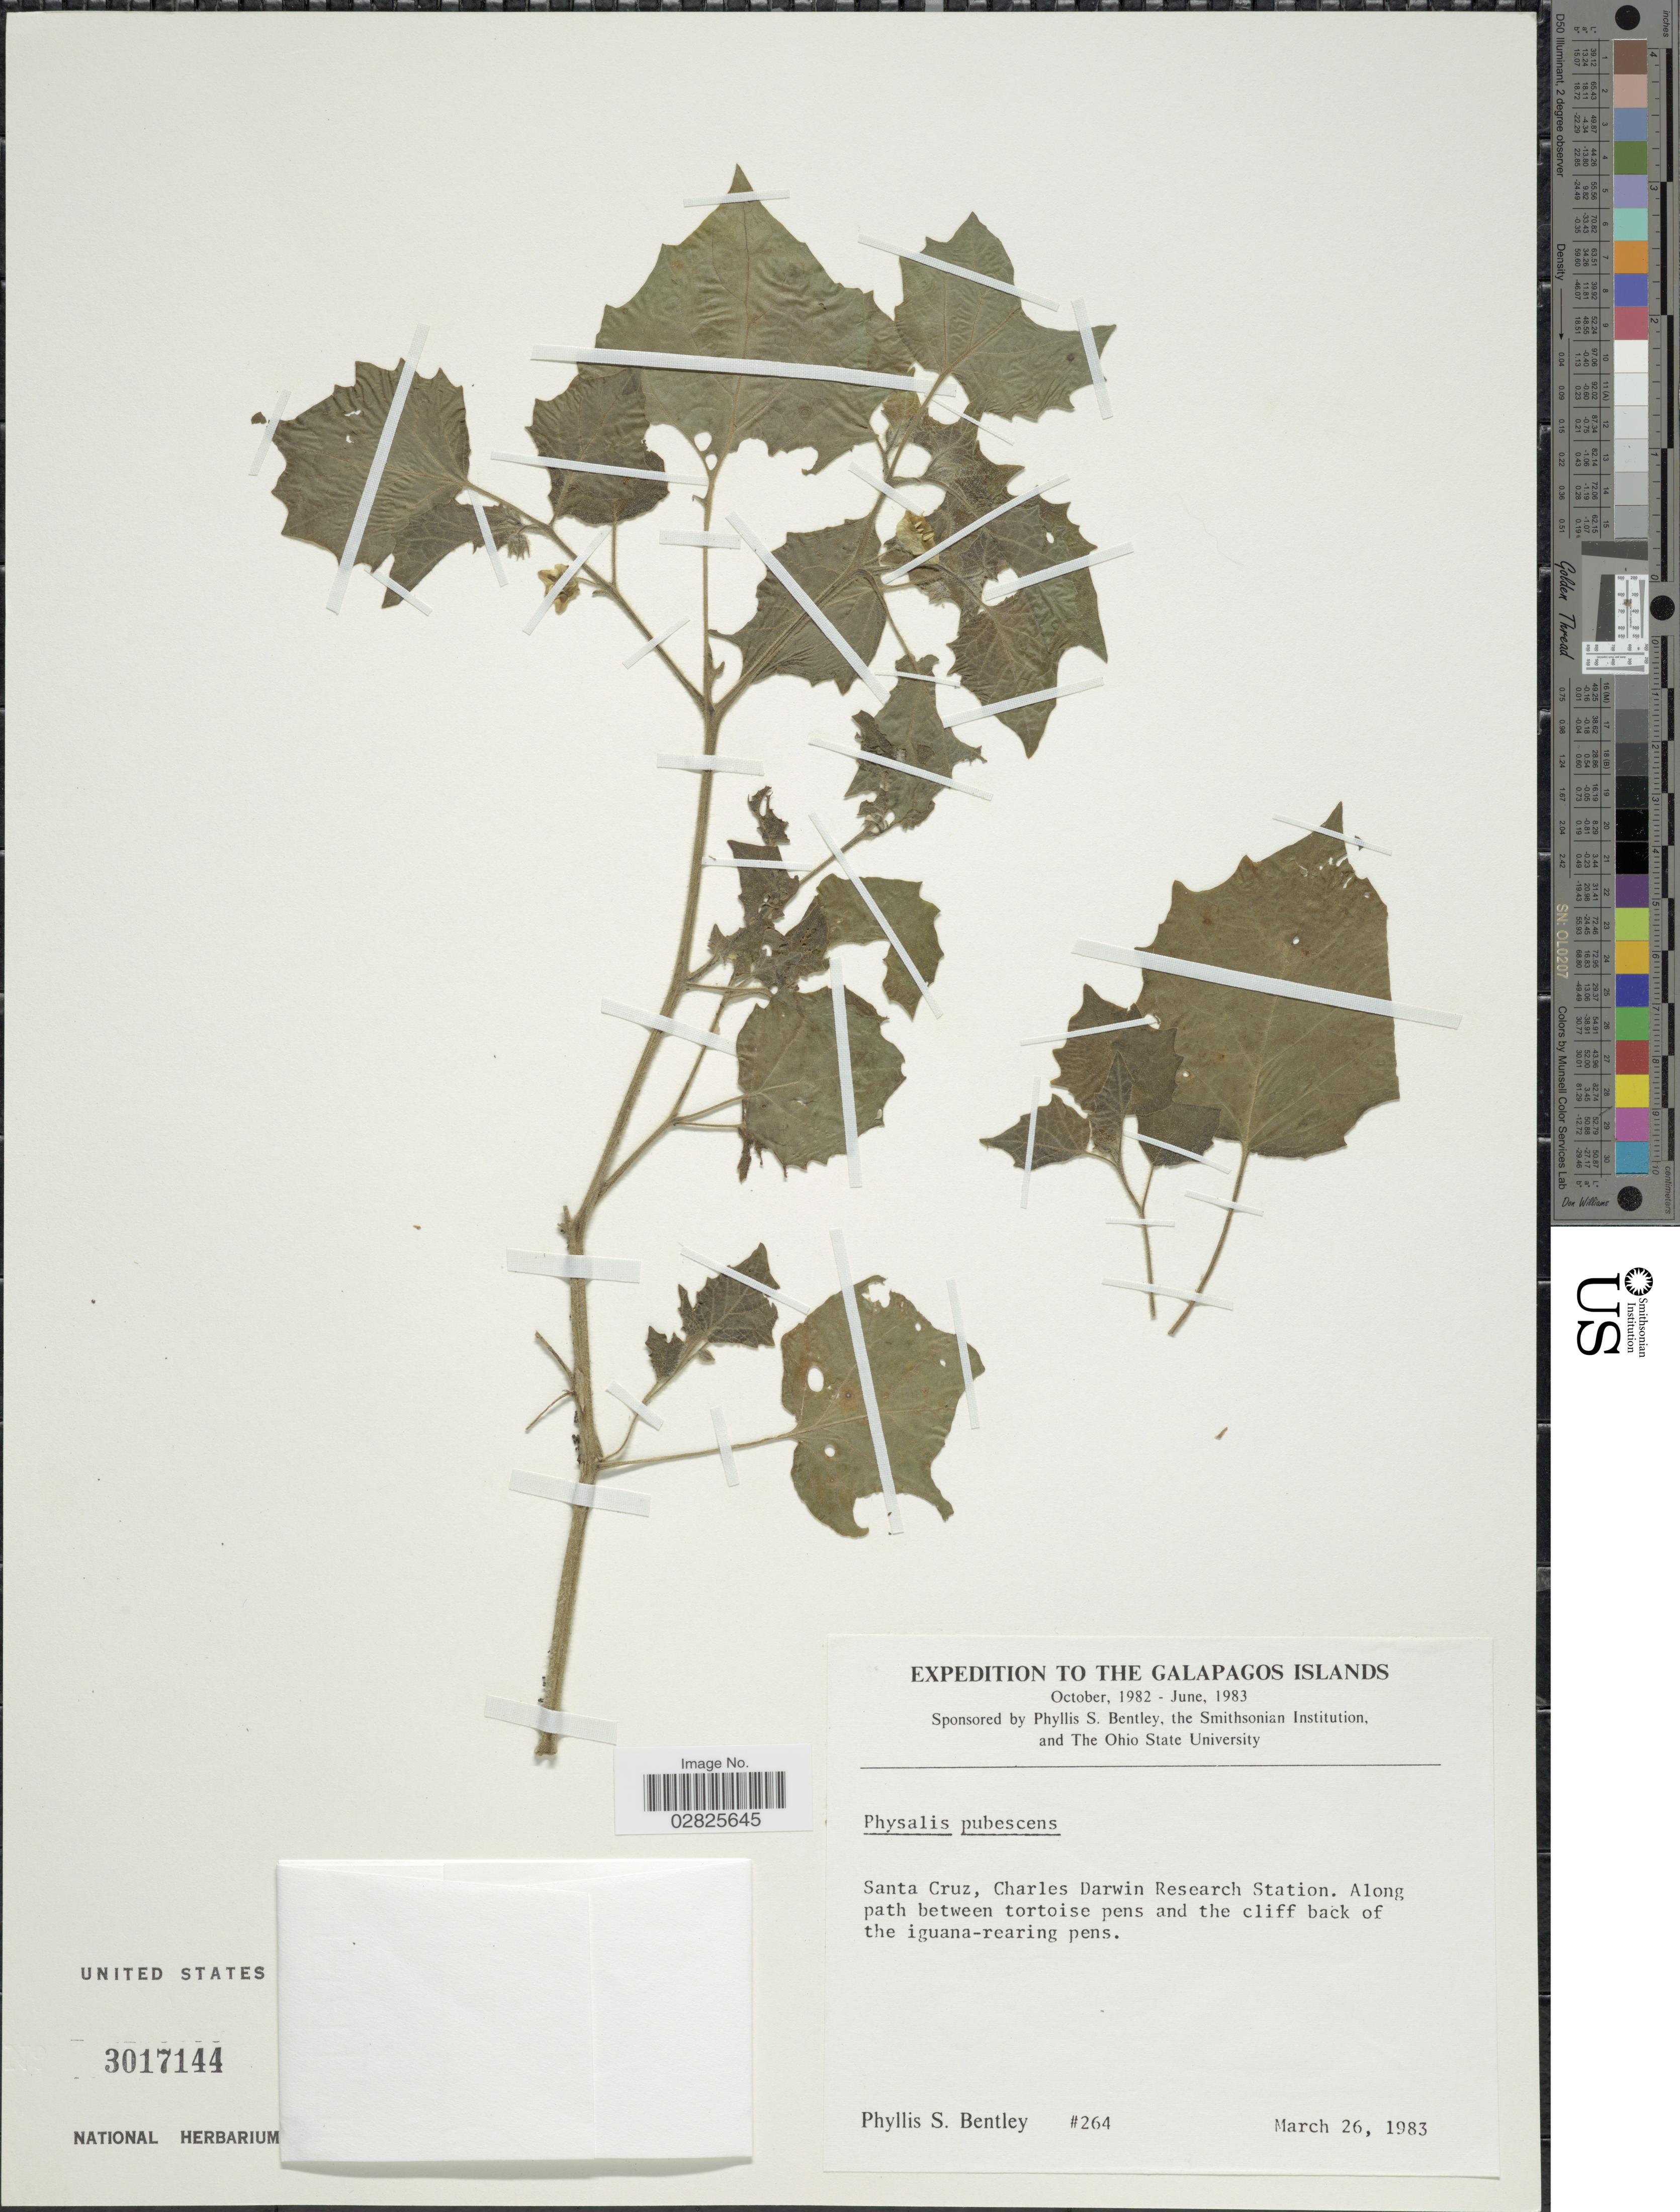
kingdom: Plantae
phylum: Tracheophyta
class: Magnoliopsida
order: Solanales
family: Solanaceae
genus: Physalis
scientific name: Physalis pubescens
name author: L.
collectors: P. S. Bentley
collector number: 264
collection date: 1983-03-26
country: Ecuador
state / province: Colón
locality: Galapagos Islands. Santa Cruz, Charles Darwin Research Station. Along path between tortoise pens and the cliff back of the iguana-rearing pens.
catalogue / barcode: US 3017144